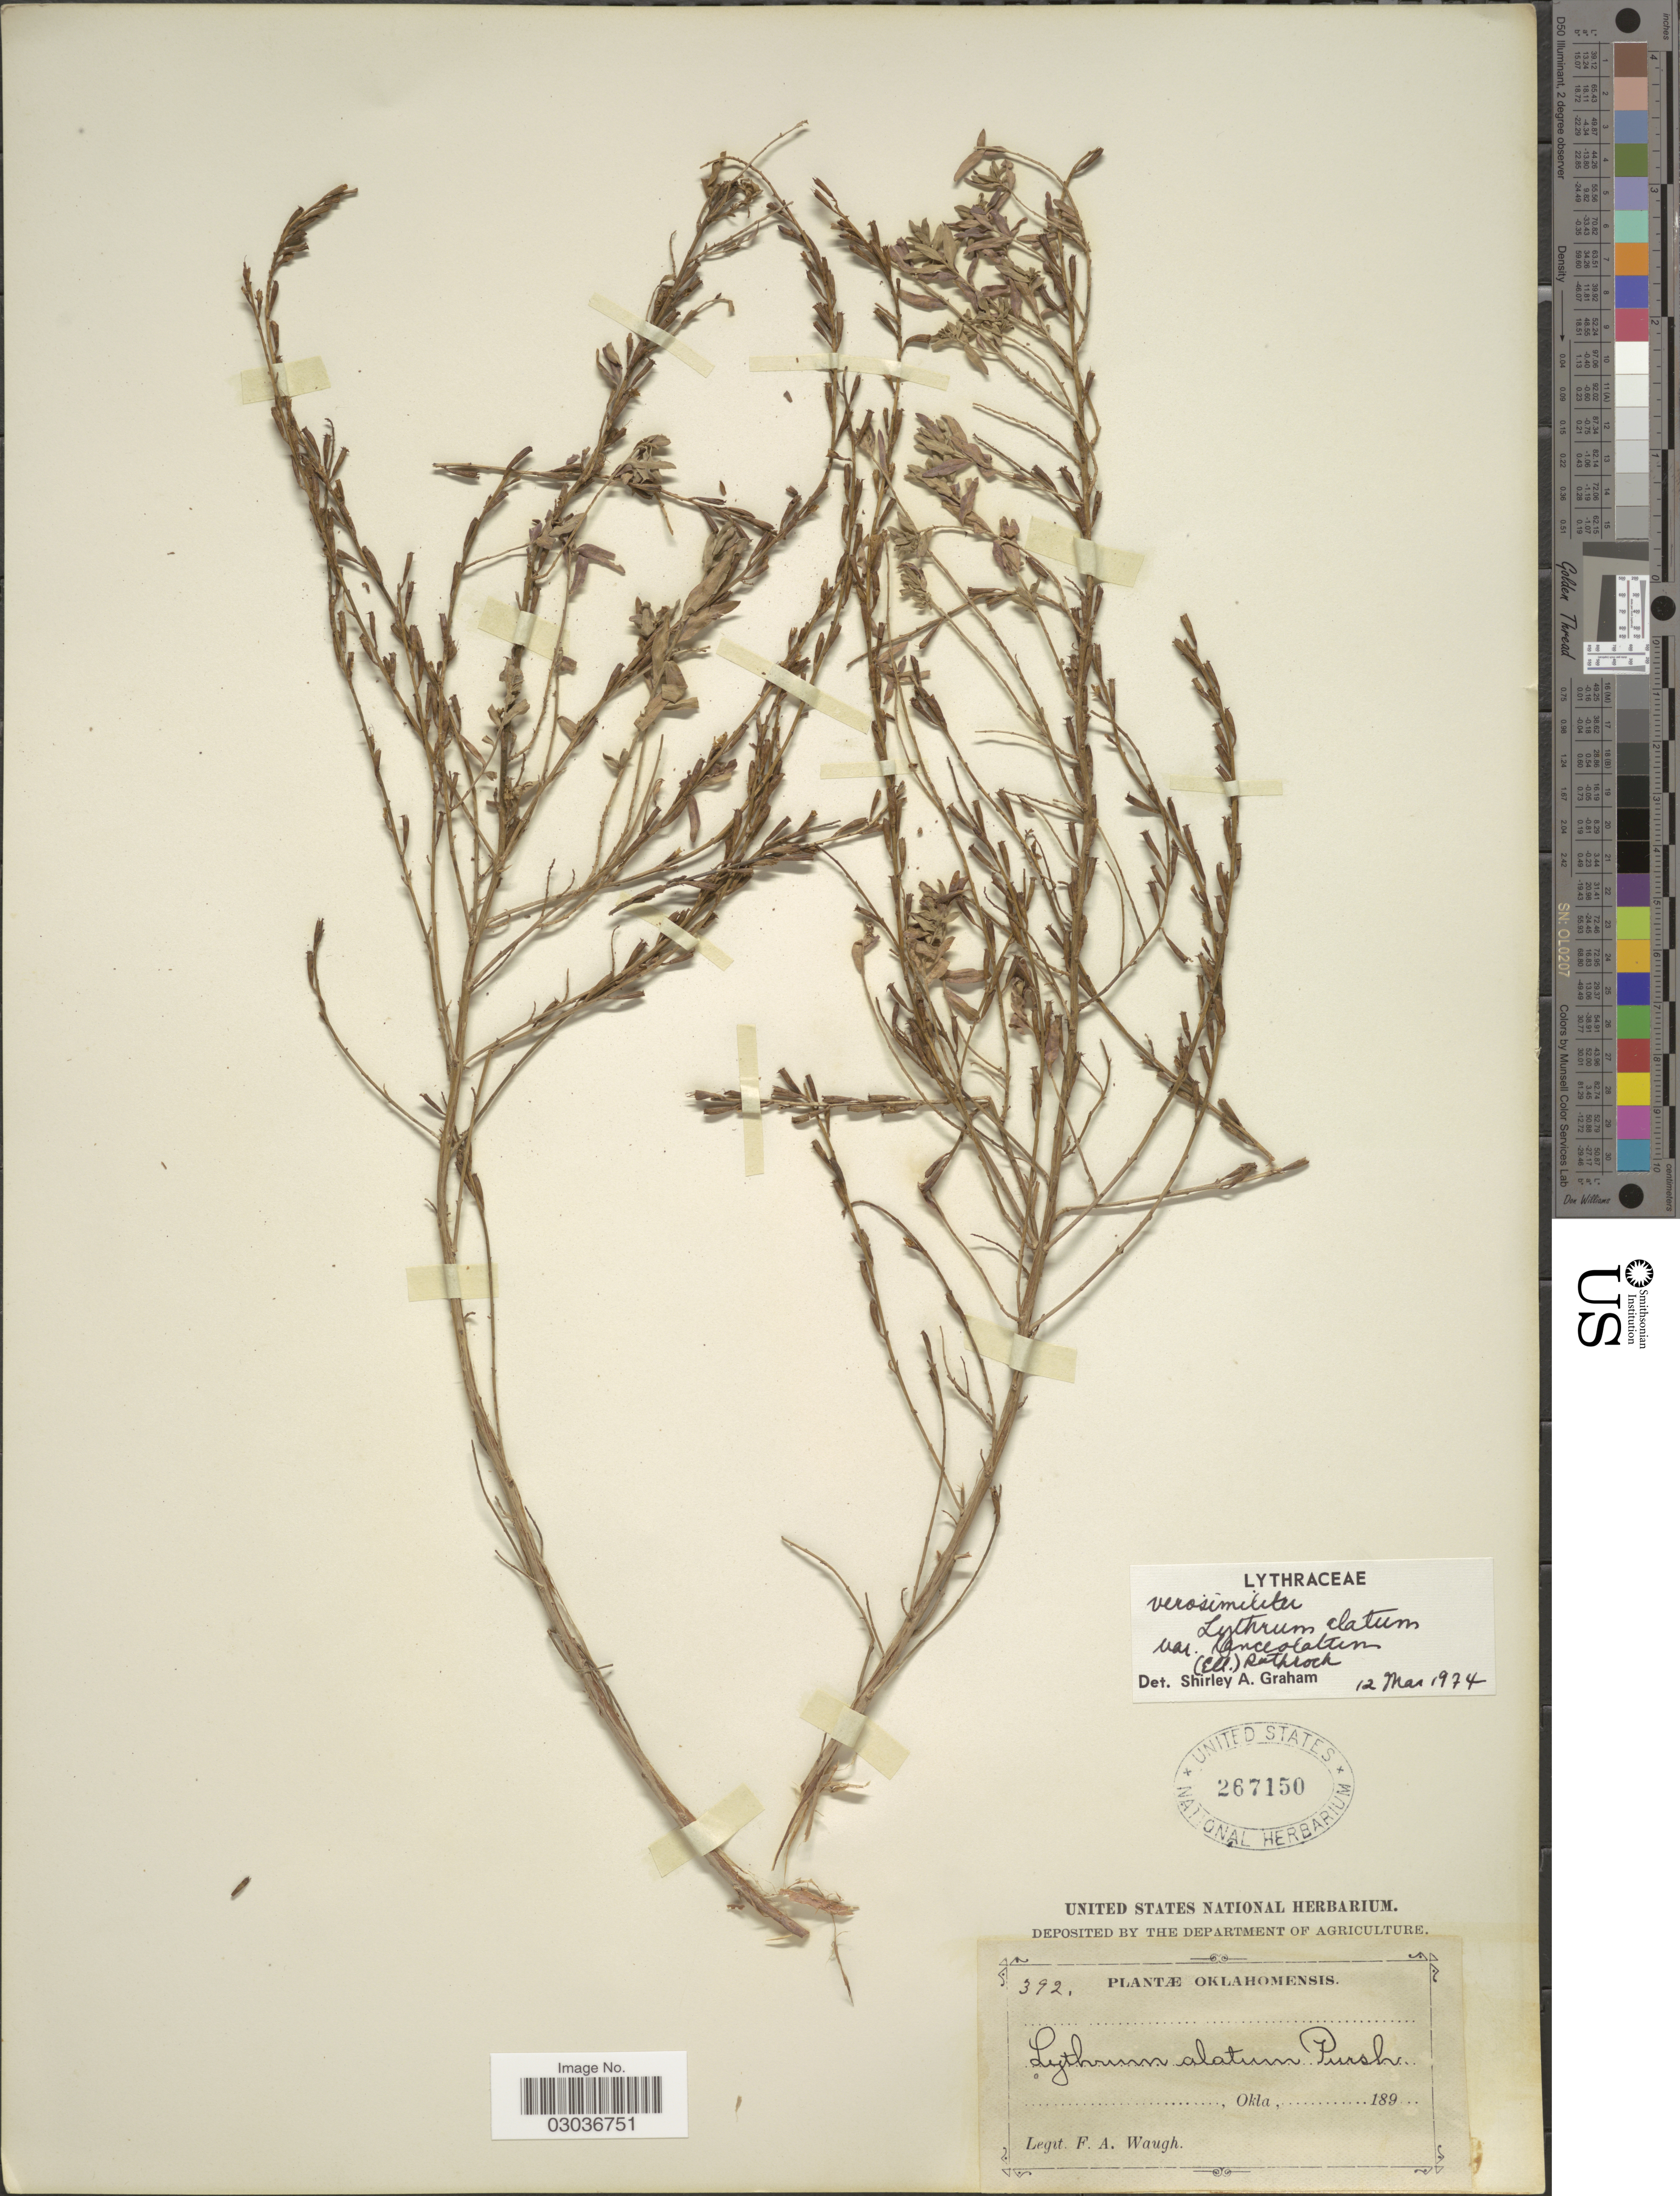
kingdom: Plantae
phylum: Tracheophyta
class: Magnoliopsida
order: Myrtales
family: Lythraceae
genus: Lythrum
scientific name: Lythrum alatum var. lanceolatum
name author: (Elliott) A. Gray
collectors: F. Waugh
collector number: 392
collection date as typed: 189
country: United States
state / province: Oklahoma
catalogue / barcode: US 267150